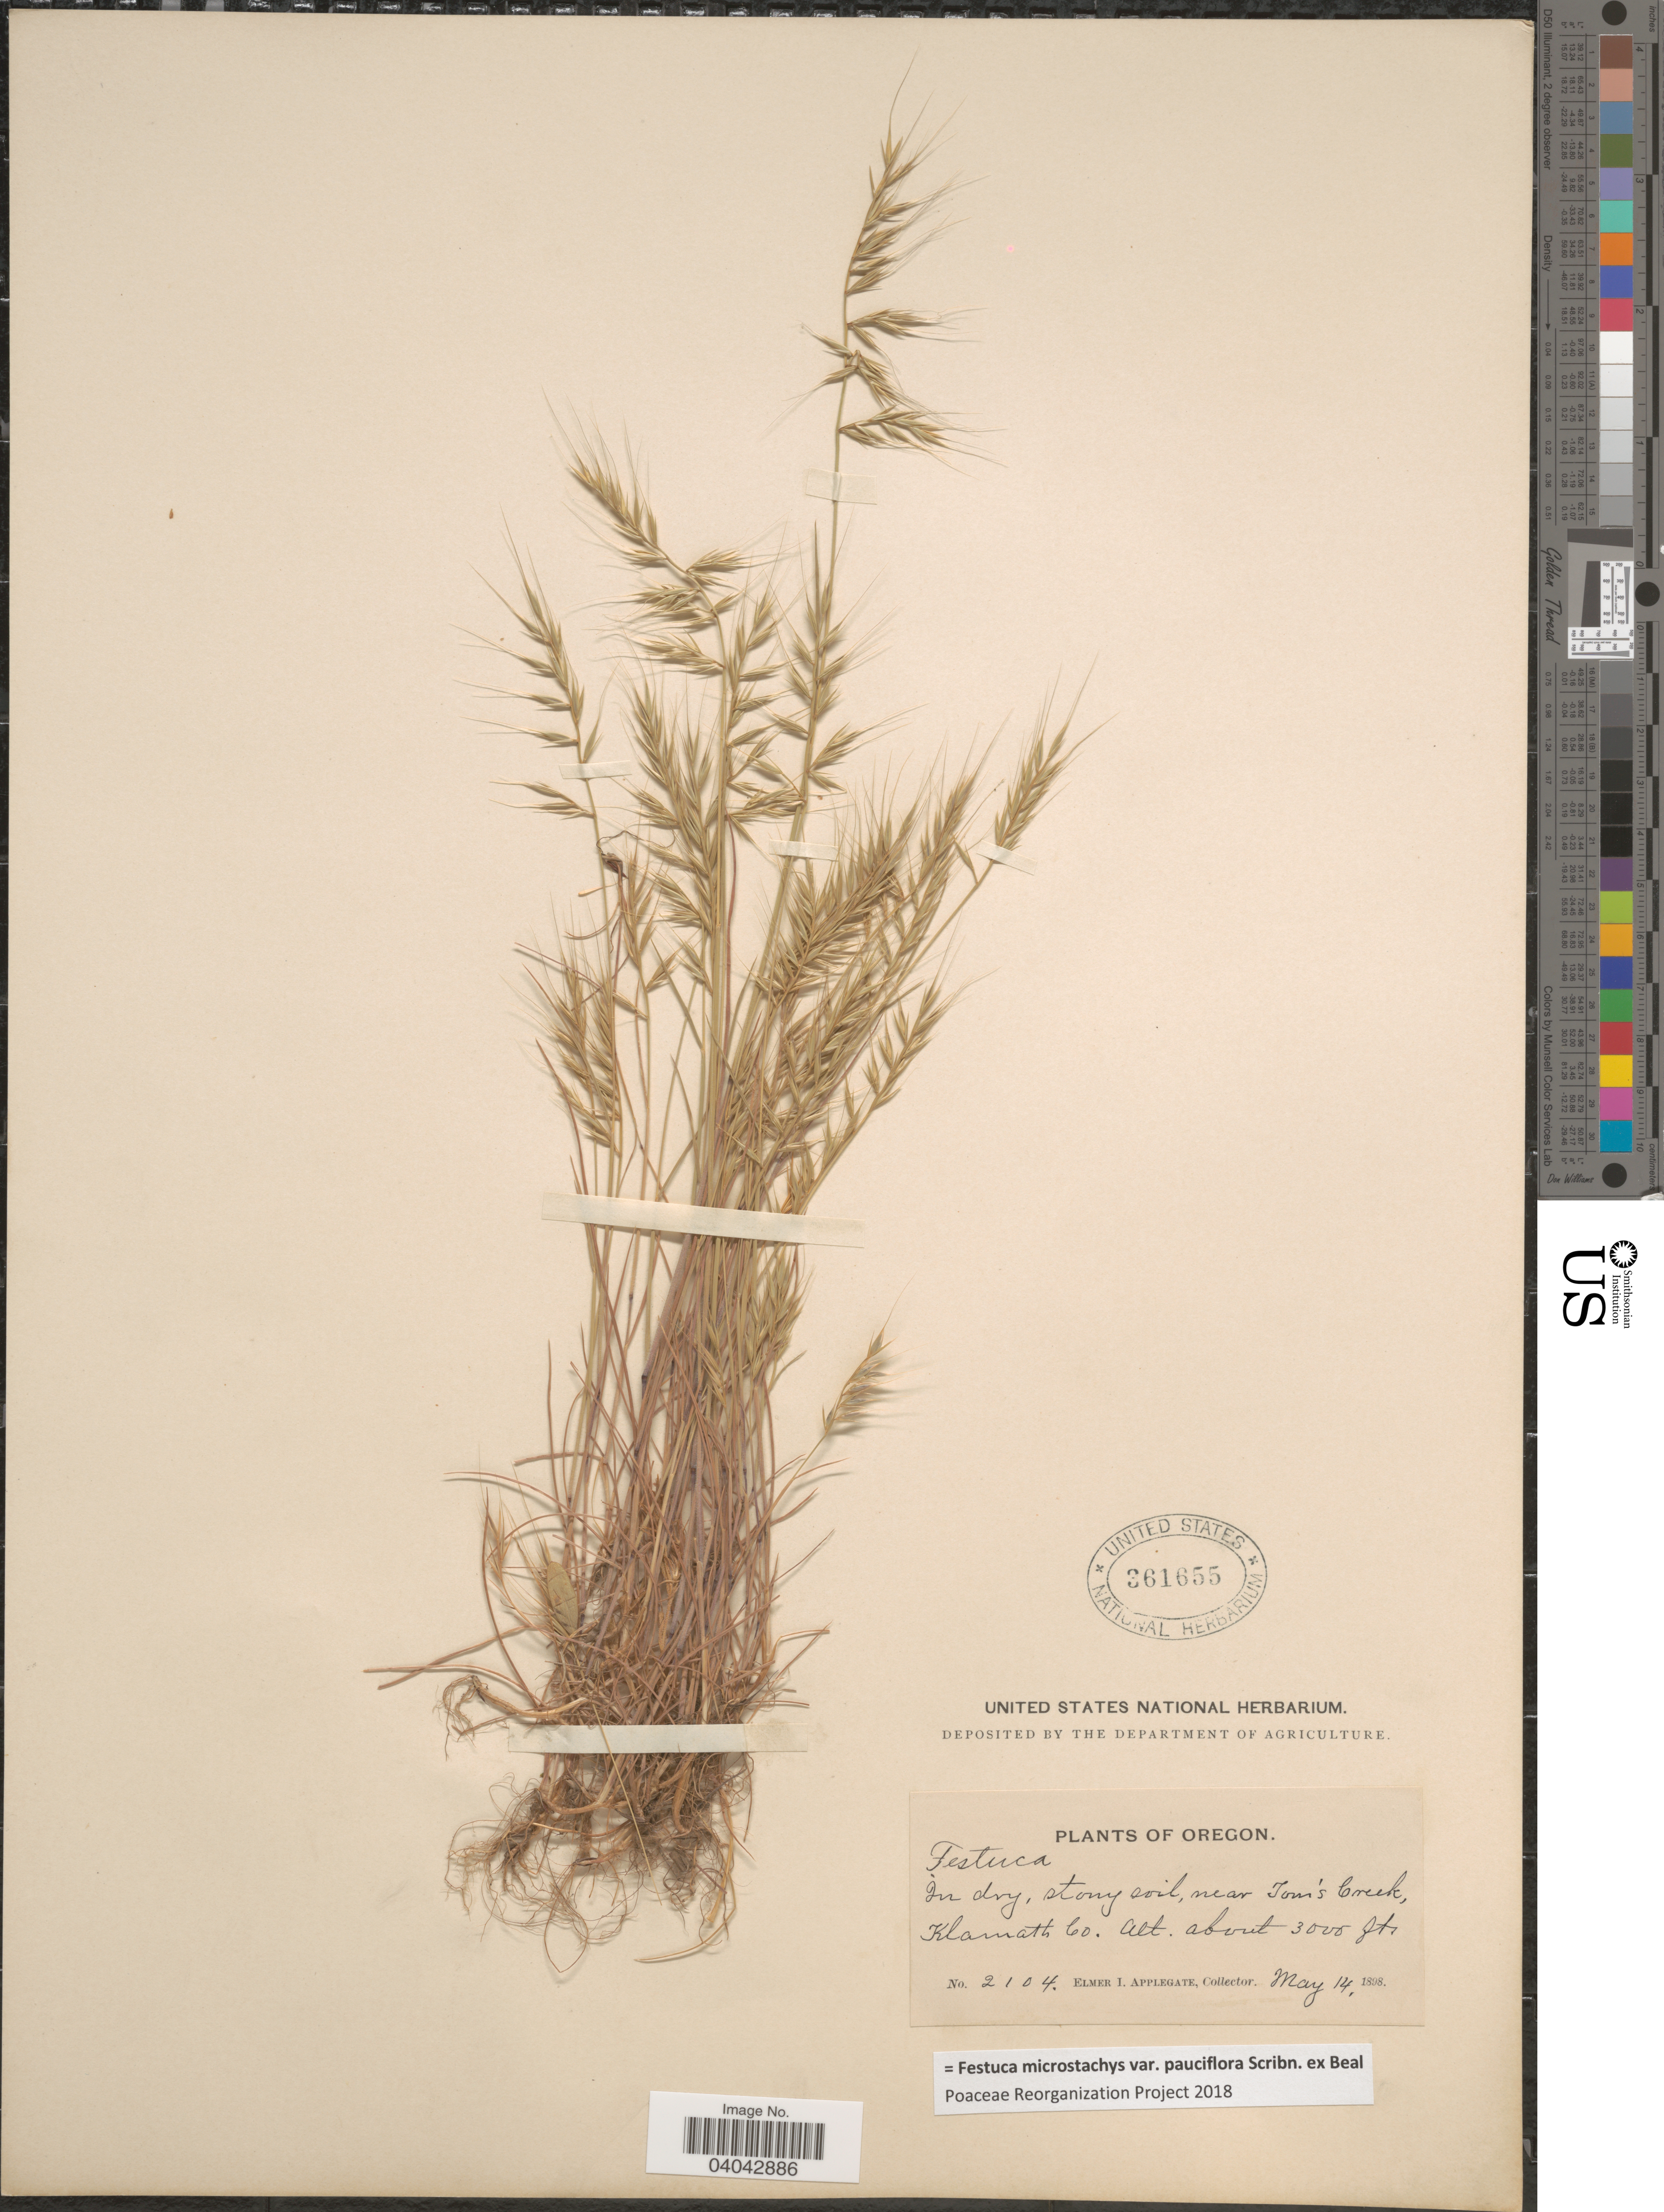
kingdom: Plantae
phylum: Tracheophyta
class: Liliopsida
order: Poales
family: Poaceae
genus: Festuca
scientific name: Festuca microstachys var. pauciflora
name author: Scribn. ex W.J. Beal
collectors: E. I. Applegate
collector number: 2104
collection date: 1898-05-14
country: United States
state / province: Oregon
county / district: Klamath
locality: In dry, stony soil, near Tom's Creek, Klamath Co.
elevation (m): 914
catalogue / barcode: US 361655